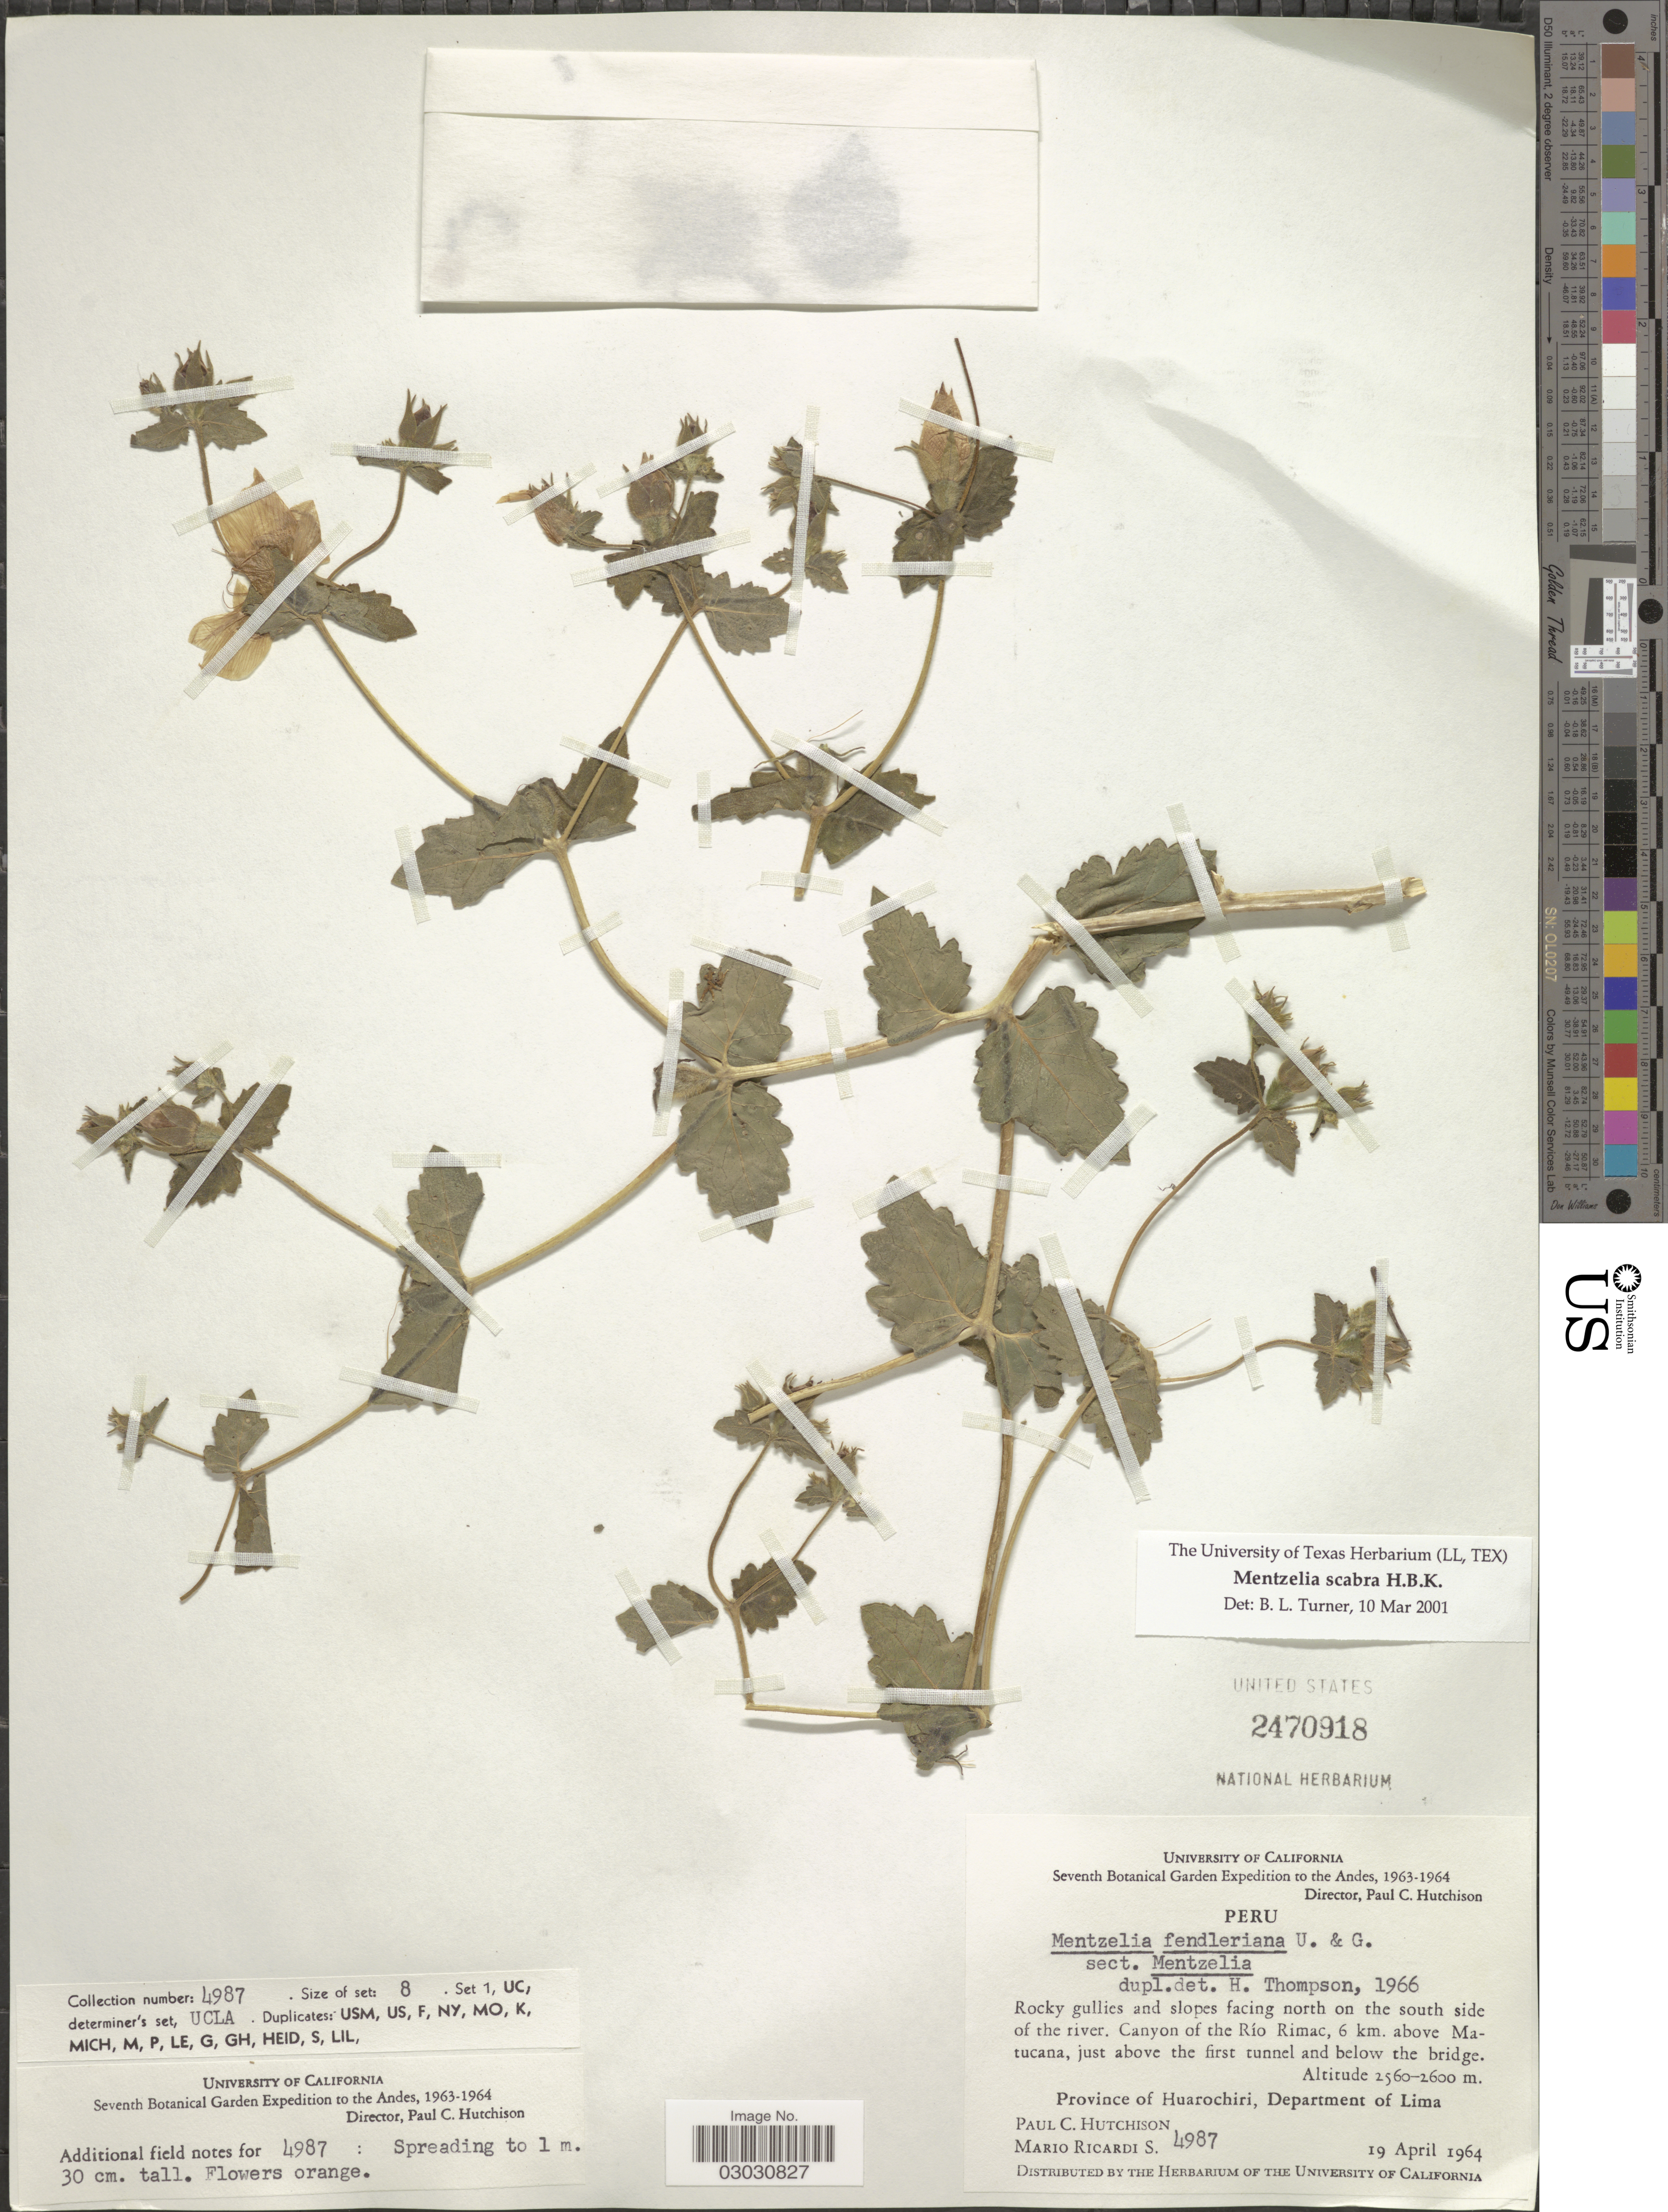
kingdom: Plantae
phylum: Tracheophyta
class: Magnoliopsida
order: Cornales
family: Loasaceae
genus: Mentzelia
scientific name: Mentzelia scabra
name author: Kunth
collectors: P. C. Hutchison & M. Ricardi S.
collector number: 4987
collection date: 1964-04-19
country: Peru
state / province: Lima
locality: Andes. Rocky gullies and slopes facing north on the south side of the river. Canyon of the Río Rimac, 6 km. above Matucana, just above the first tunnel and below the bridge. Province of Huarochiri, Department of Lima.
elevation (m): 2560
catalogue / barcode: US 2470918